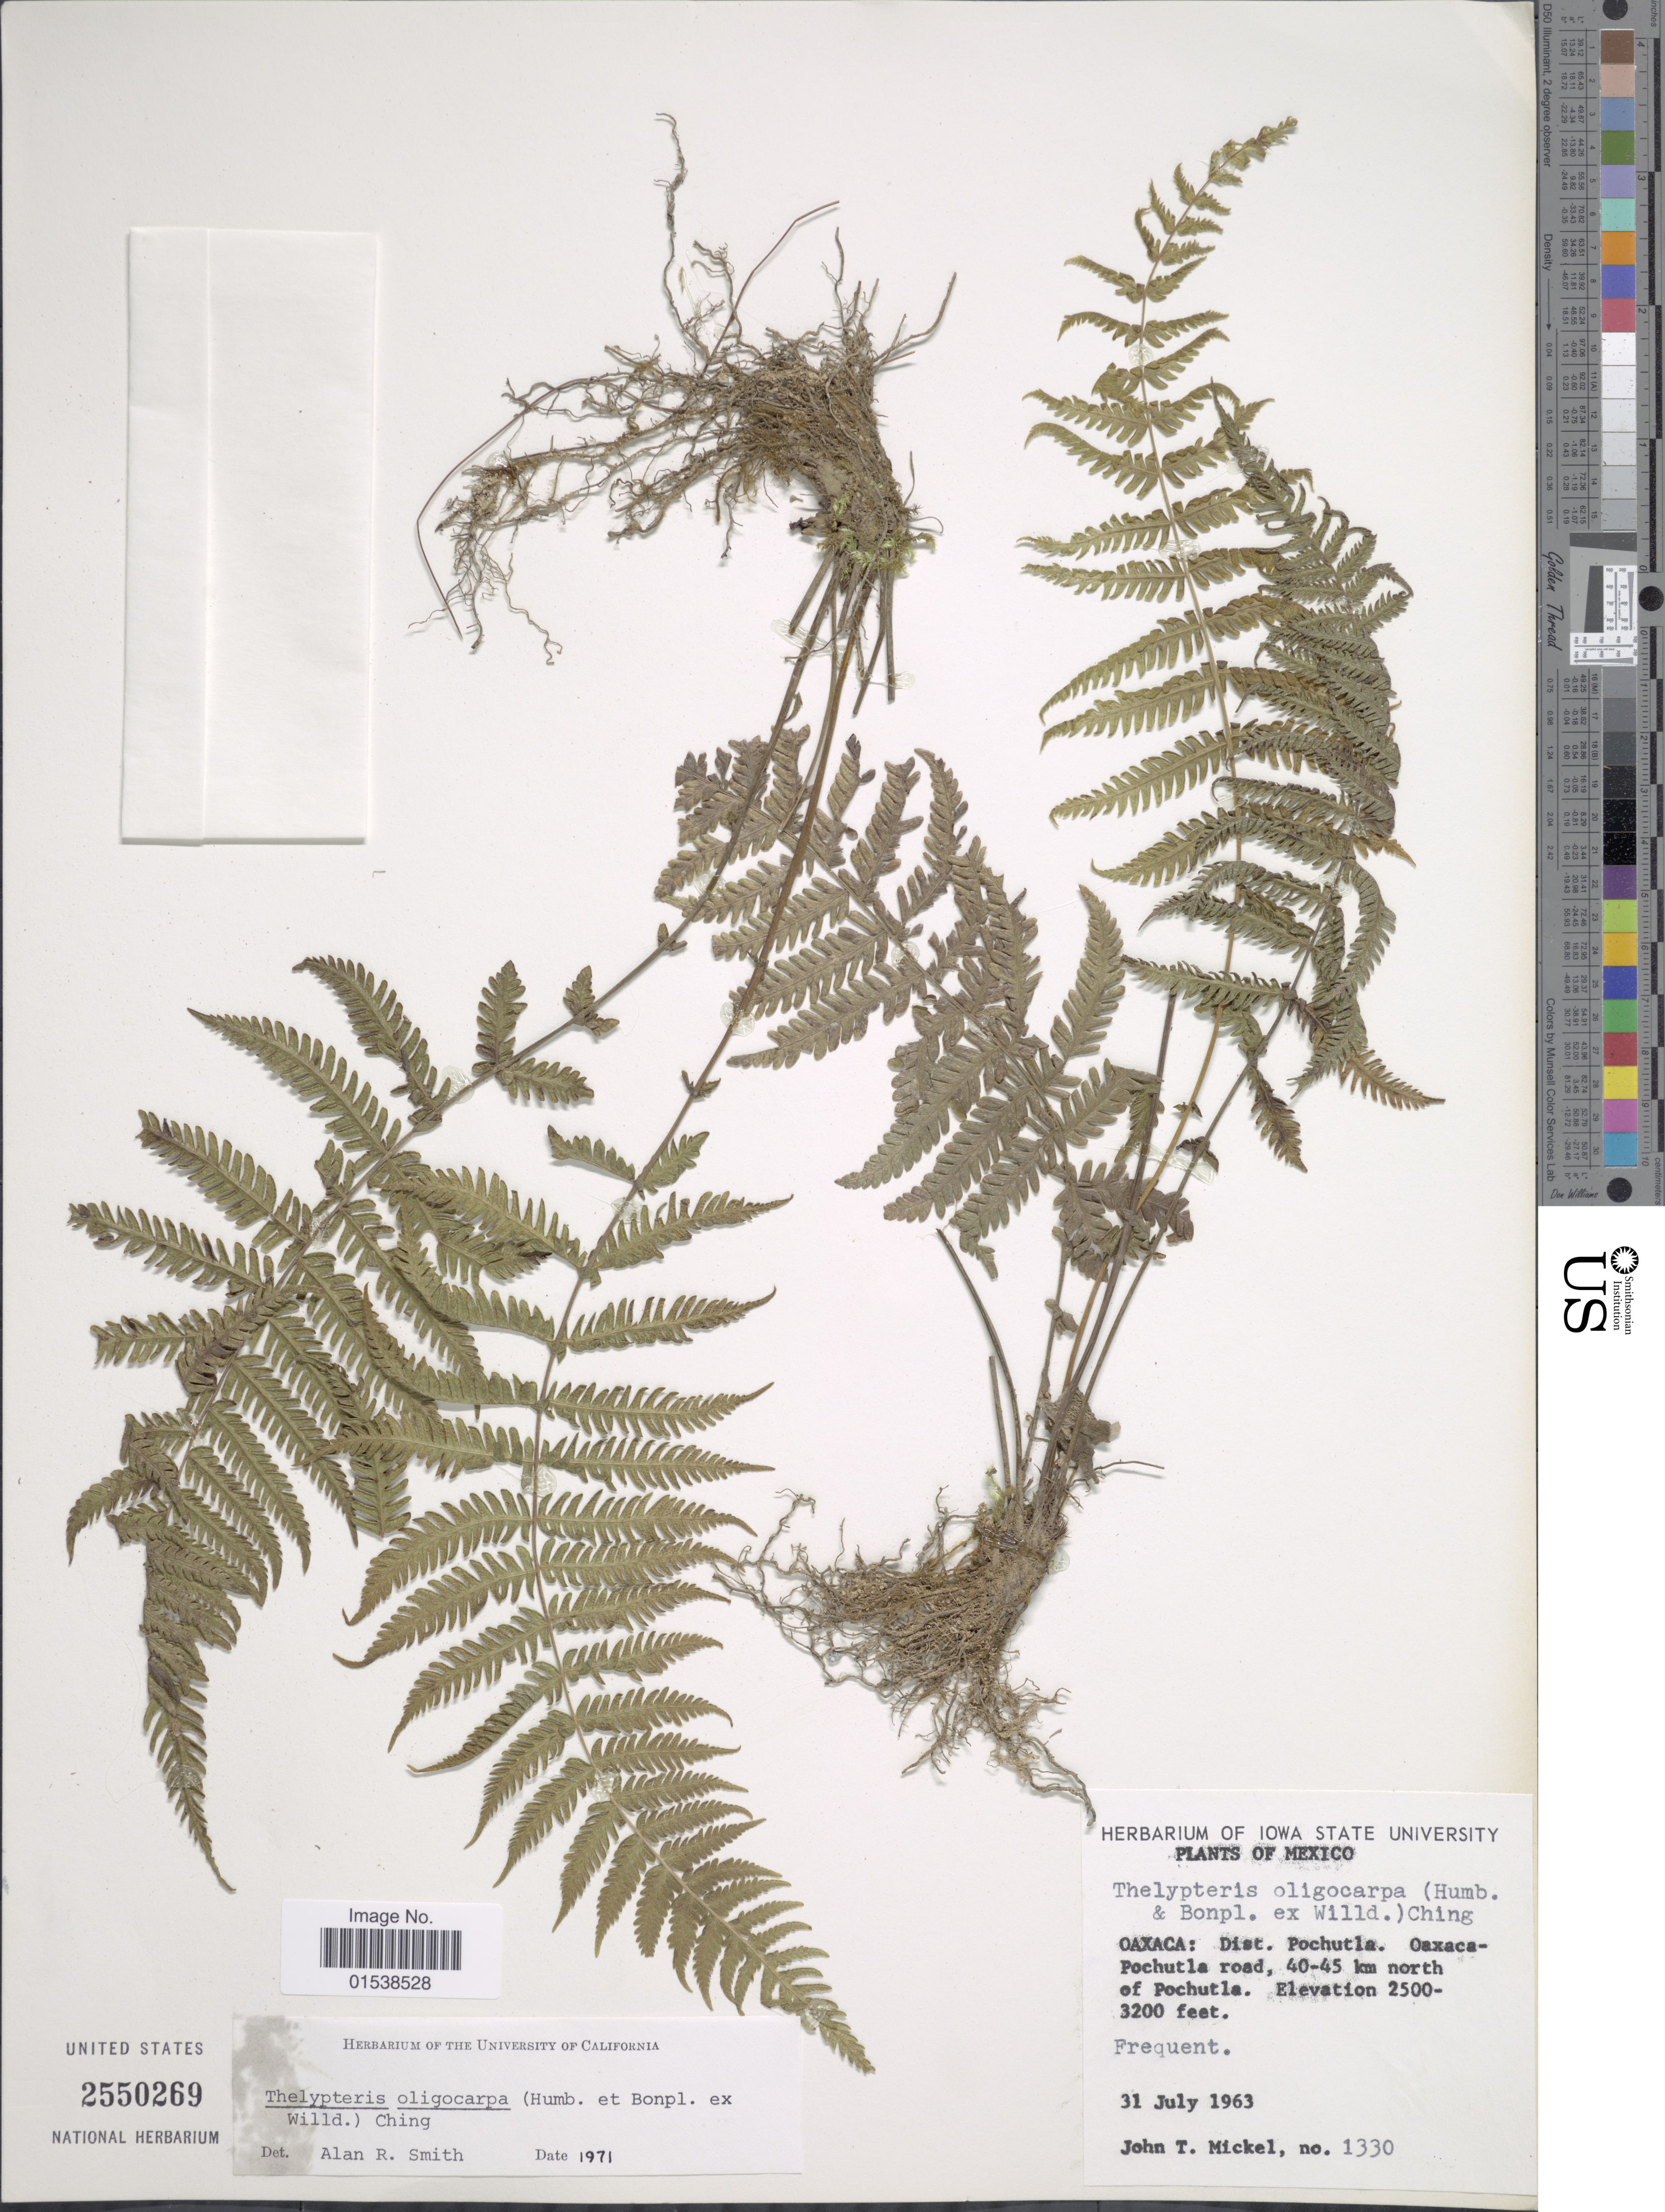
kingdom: Plantae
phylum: Tracheophyta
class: Polypodiopsida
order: Polypodiales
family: Thelypteridaceae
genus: Amauropelta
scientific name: Amauropelta oligocarpa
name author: (Humb. & Bonpl. ex Willd.) Pic. Serm.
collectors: J. T. Mickel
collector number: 1330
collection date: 1963-07-31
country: Mexico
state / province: Oaxaca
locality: Oaxaca: Dist. Pochutla, Oaxaca-Pochutla road, 40-45 km north of Pochutla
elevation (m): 762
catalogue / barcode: US 2550269